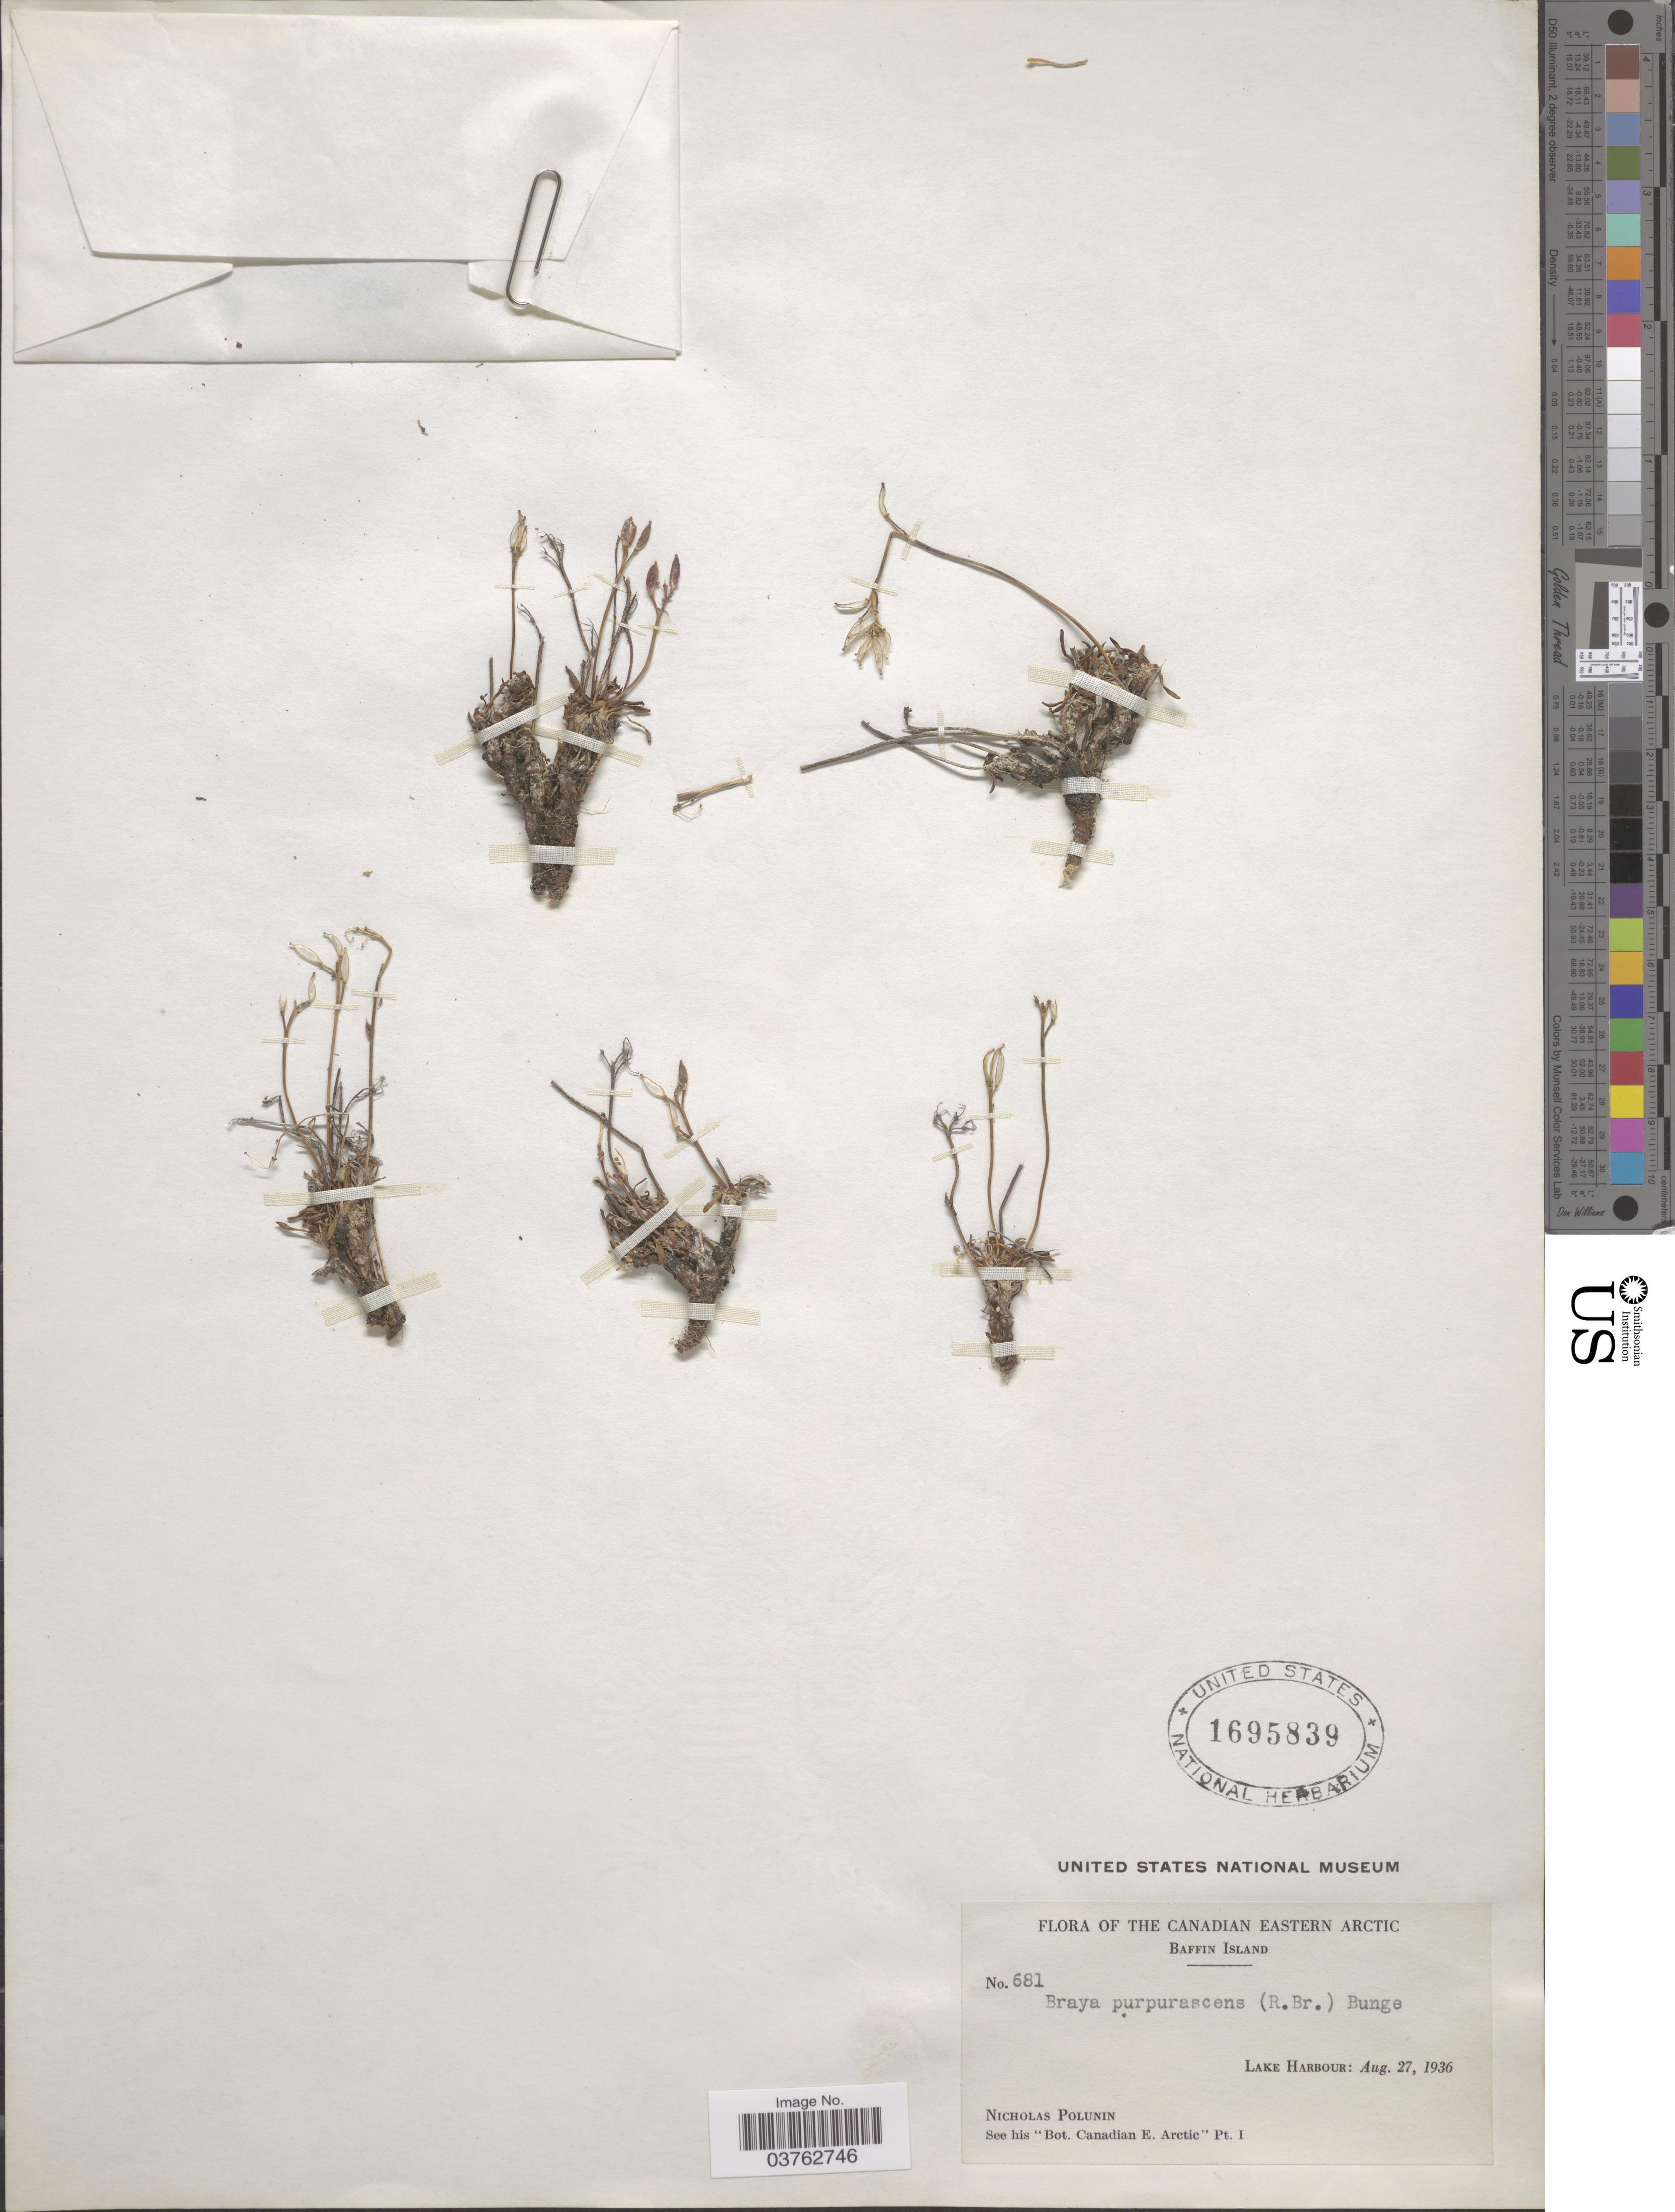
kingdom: Plantae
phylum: Tracheophyta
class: Magnoliopsida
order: Brassicales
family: Brassicaceae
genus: Braya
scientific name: Braya purpurascens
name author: (R. Br.) Bunge ex Ledeb.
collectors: N. V. Polunin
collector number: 681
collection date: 1936-08-27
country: Canada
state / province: Nunavut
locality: The Canadian Eastern Arctic. Baffin Island. Lake Harbour.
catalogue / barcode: US 1695839